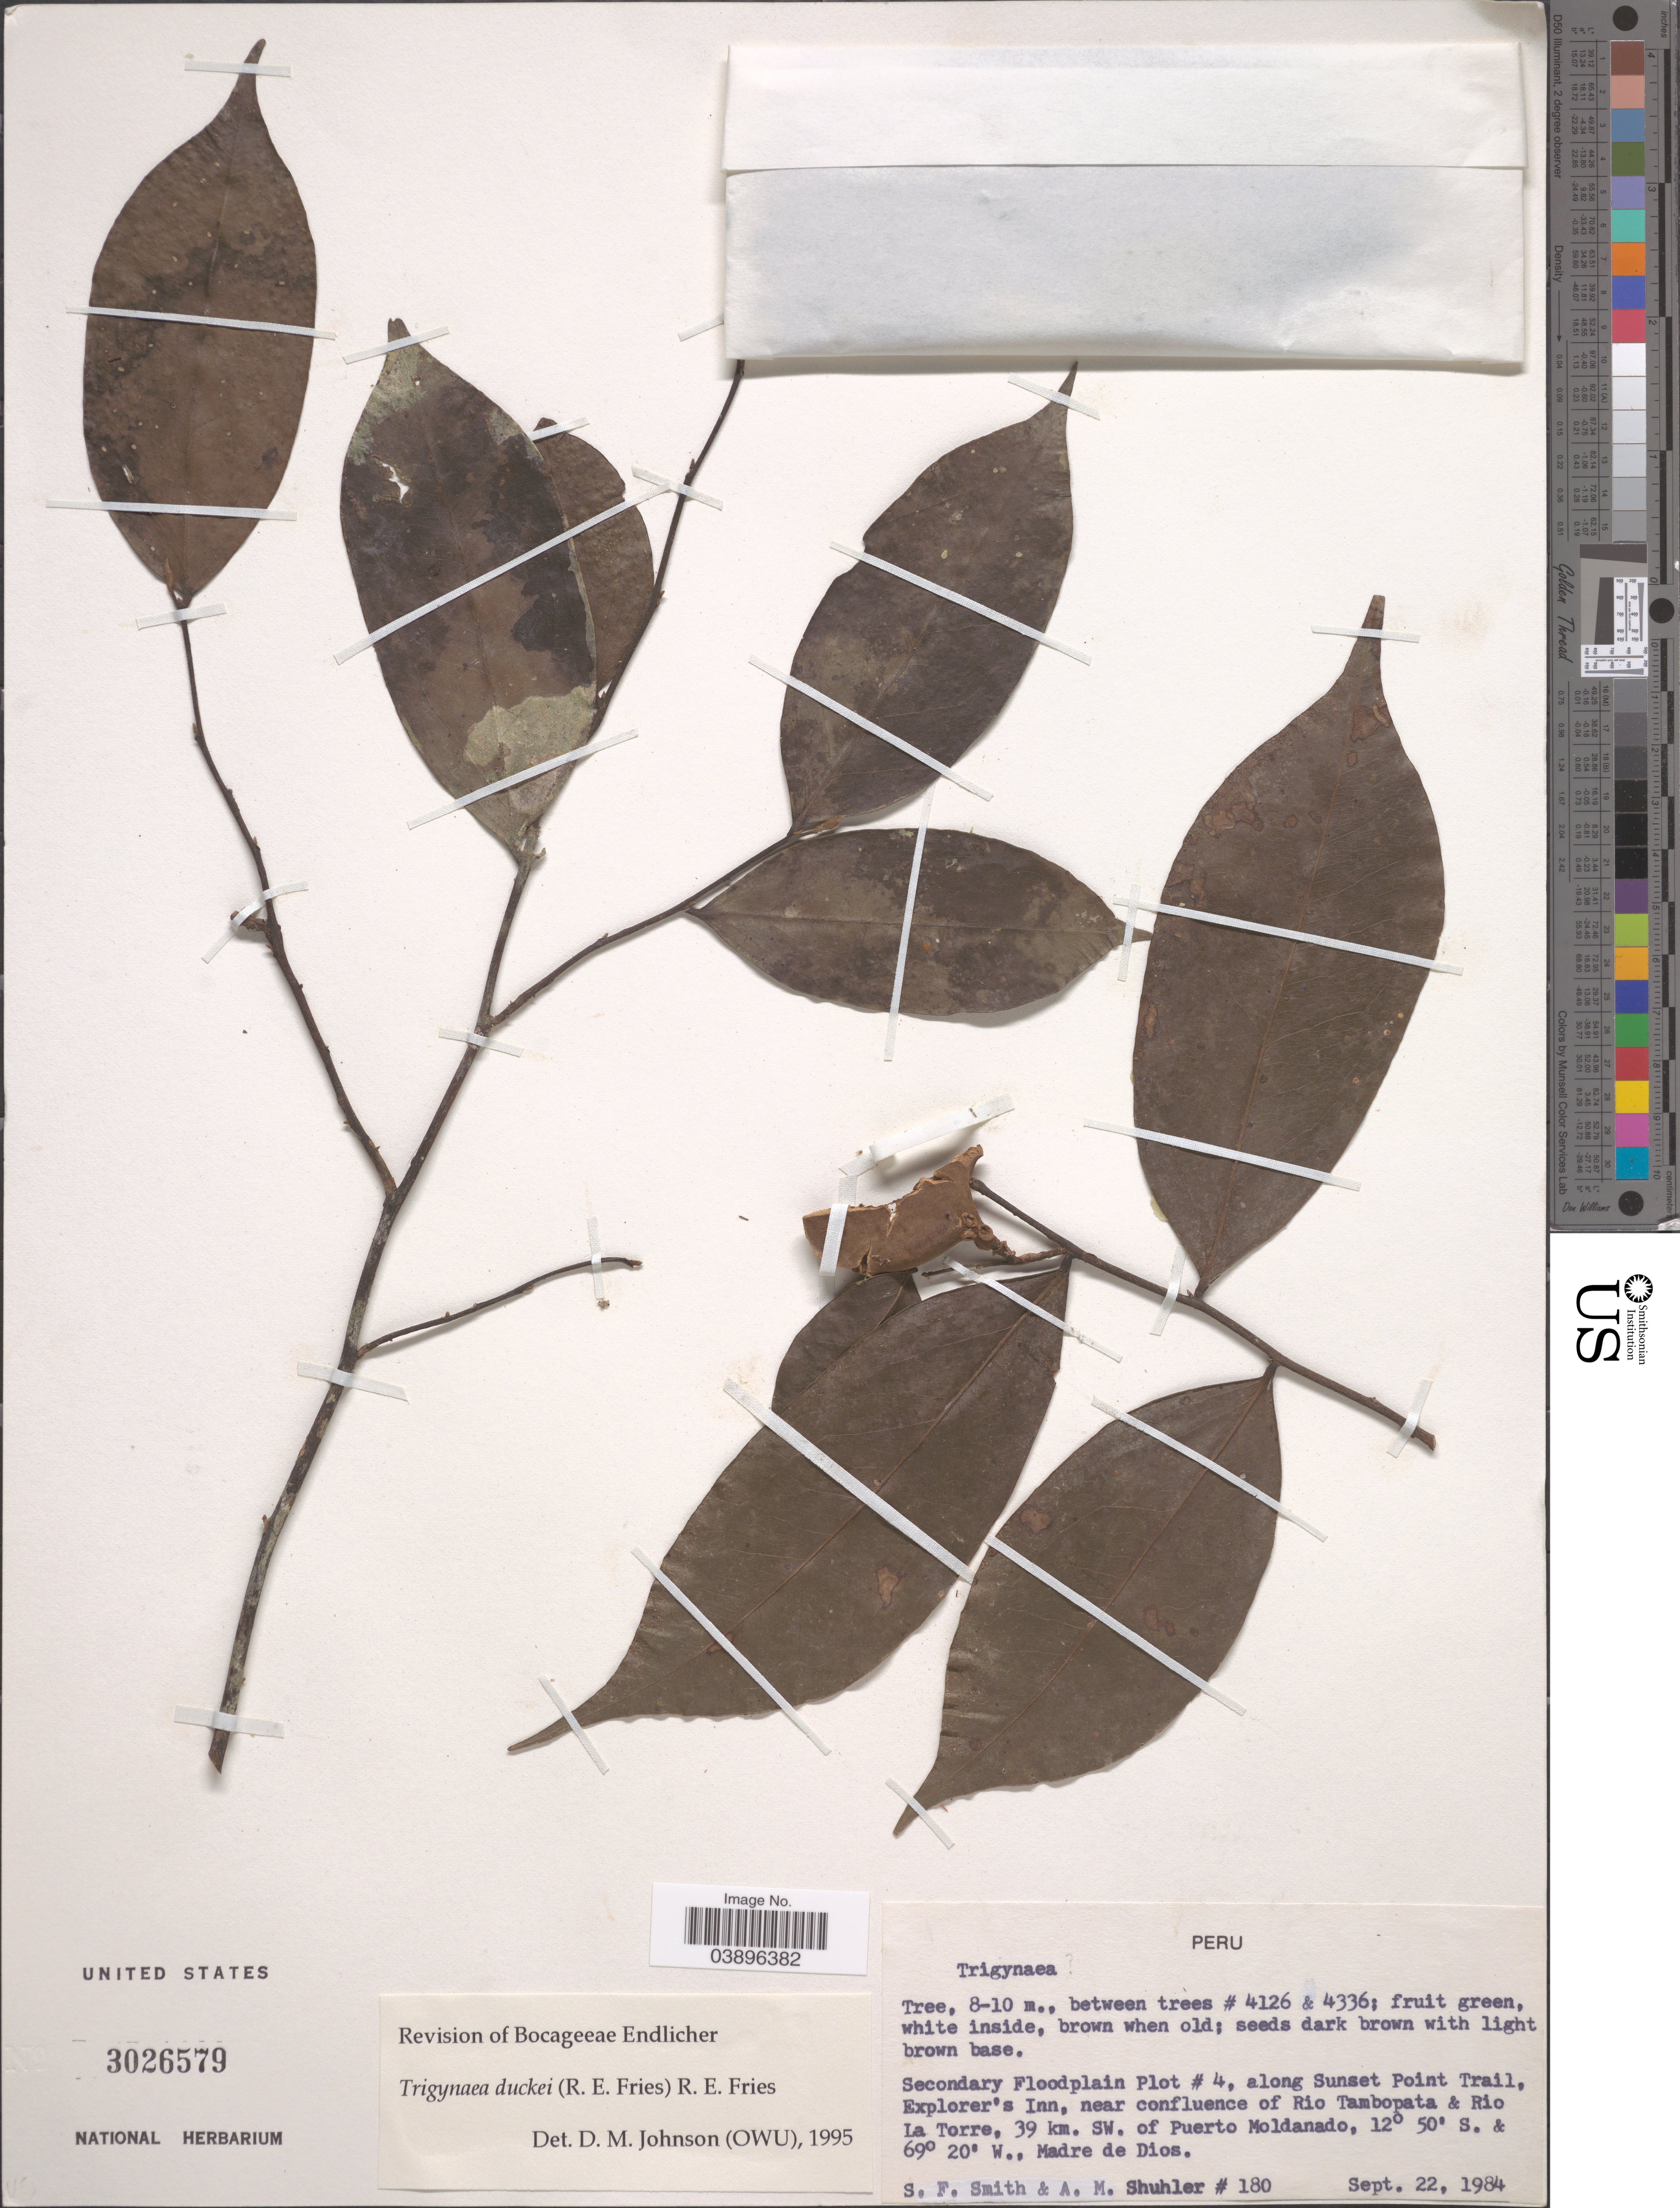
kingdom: Plantae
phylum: Tracheophyta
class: Magnoliopsida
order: Magnoliales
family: Annonaceae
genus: Trigynaea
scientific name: Trigynaea duckei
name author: (R.E. Fr.) R.E. Fr.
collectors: S.F. Smith & A. Shuhler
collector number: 180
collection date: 1984-09-22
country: Peru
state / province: Madre de Dios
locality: Secondary Floodplain Plot #4, along Sunset Point Trail, Explorer's Inn, near confluence of Rio Tambopata & Rio La Torre, 39 km. SW. of Puerto Moldanado.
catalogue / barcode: US 3026579